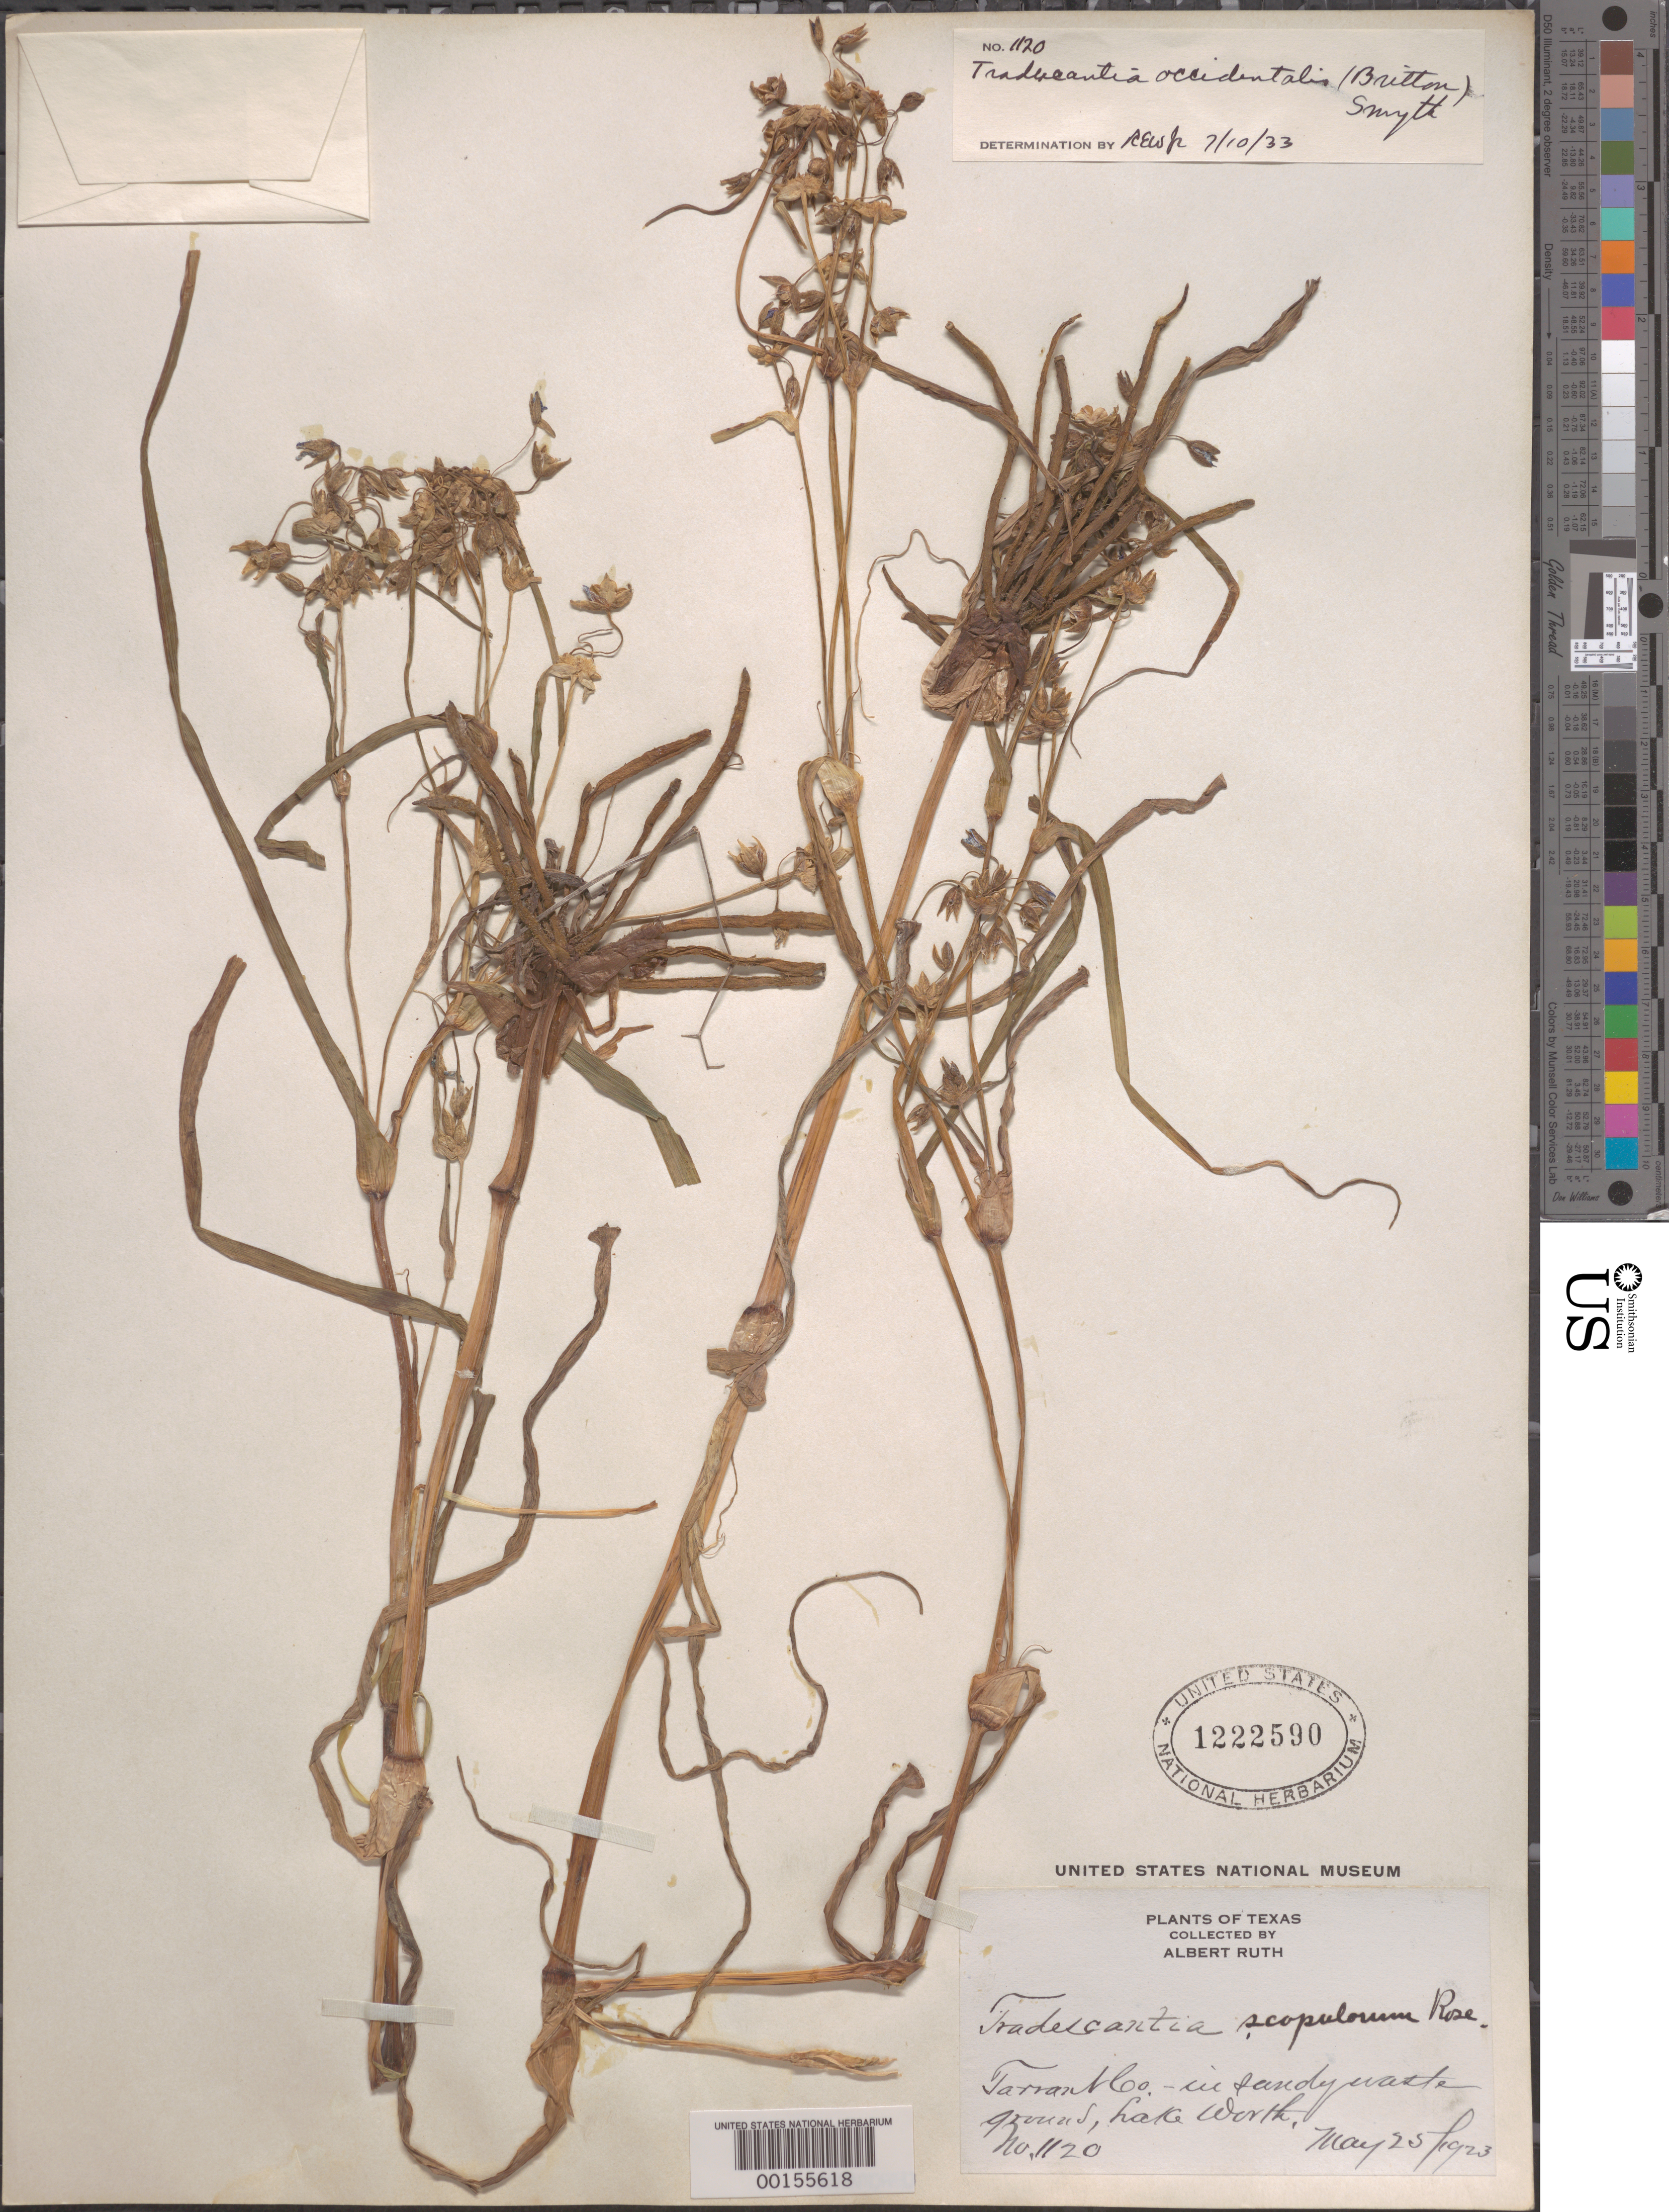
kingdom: Plantae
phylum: Tracheophyta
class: Liliopsida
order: Commelinales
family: Commelinaceae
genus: Tradescantia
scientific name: Tradescantia occidentalis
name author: (Britton) Smyth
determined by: Woodson, R. E., Jr.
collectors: A. Ruth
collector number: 1120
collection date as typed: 25 May 1923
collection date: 1923-05-25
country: United States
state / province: Texas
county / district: Tarrant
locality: Lake Worth.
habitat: Sandy waste ground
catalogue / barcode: US 1222590